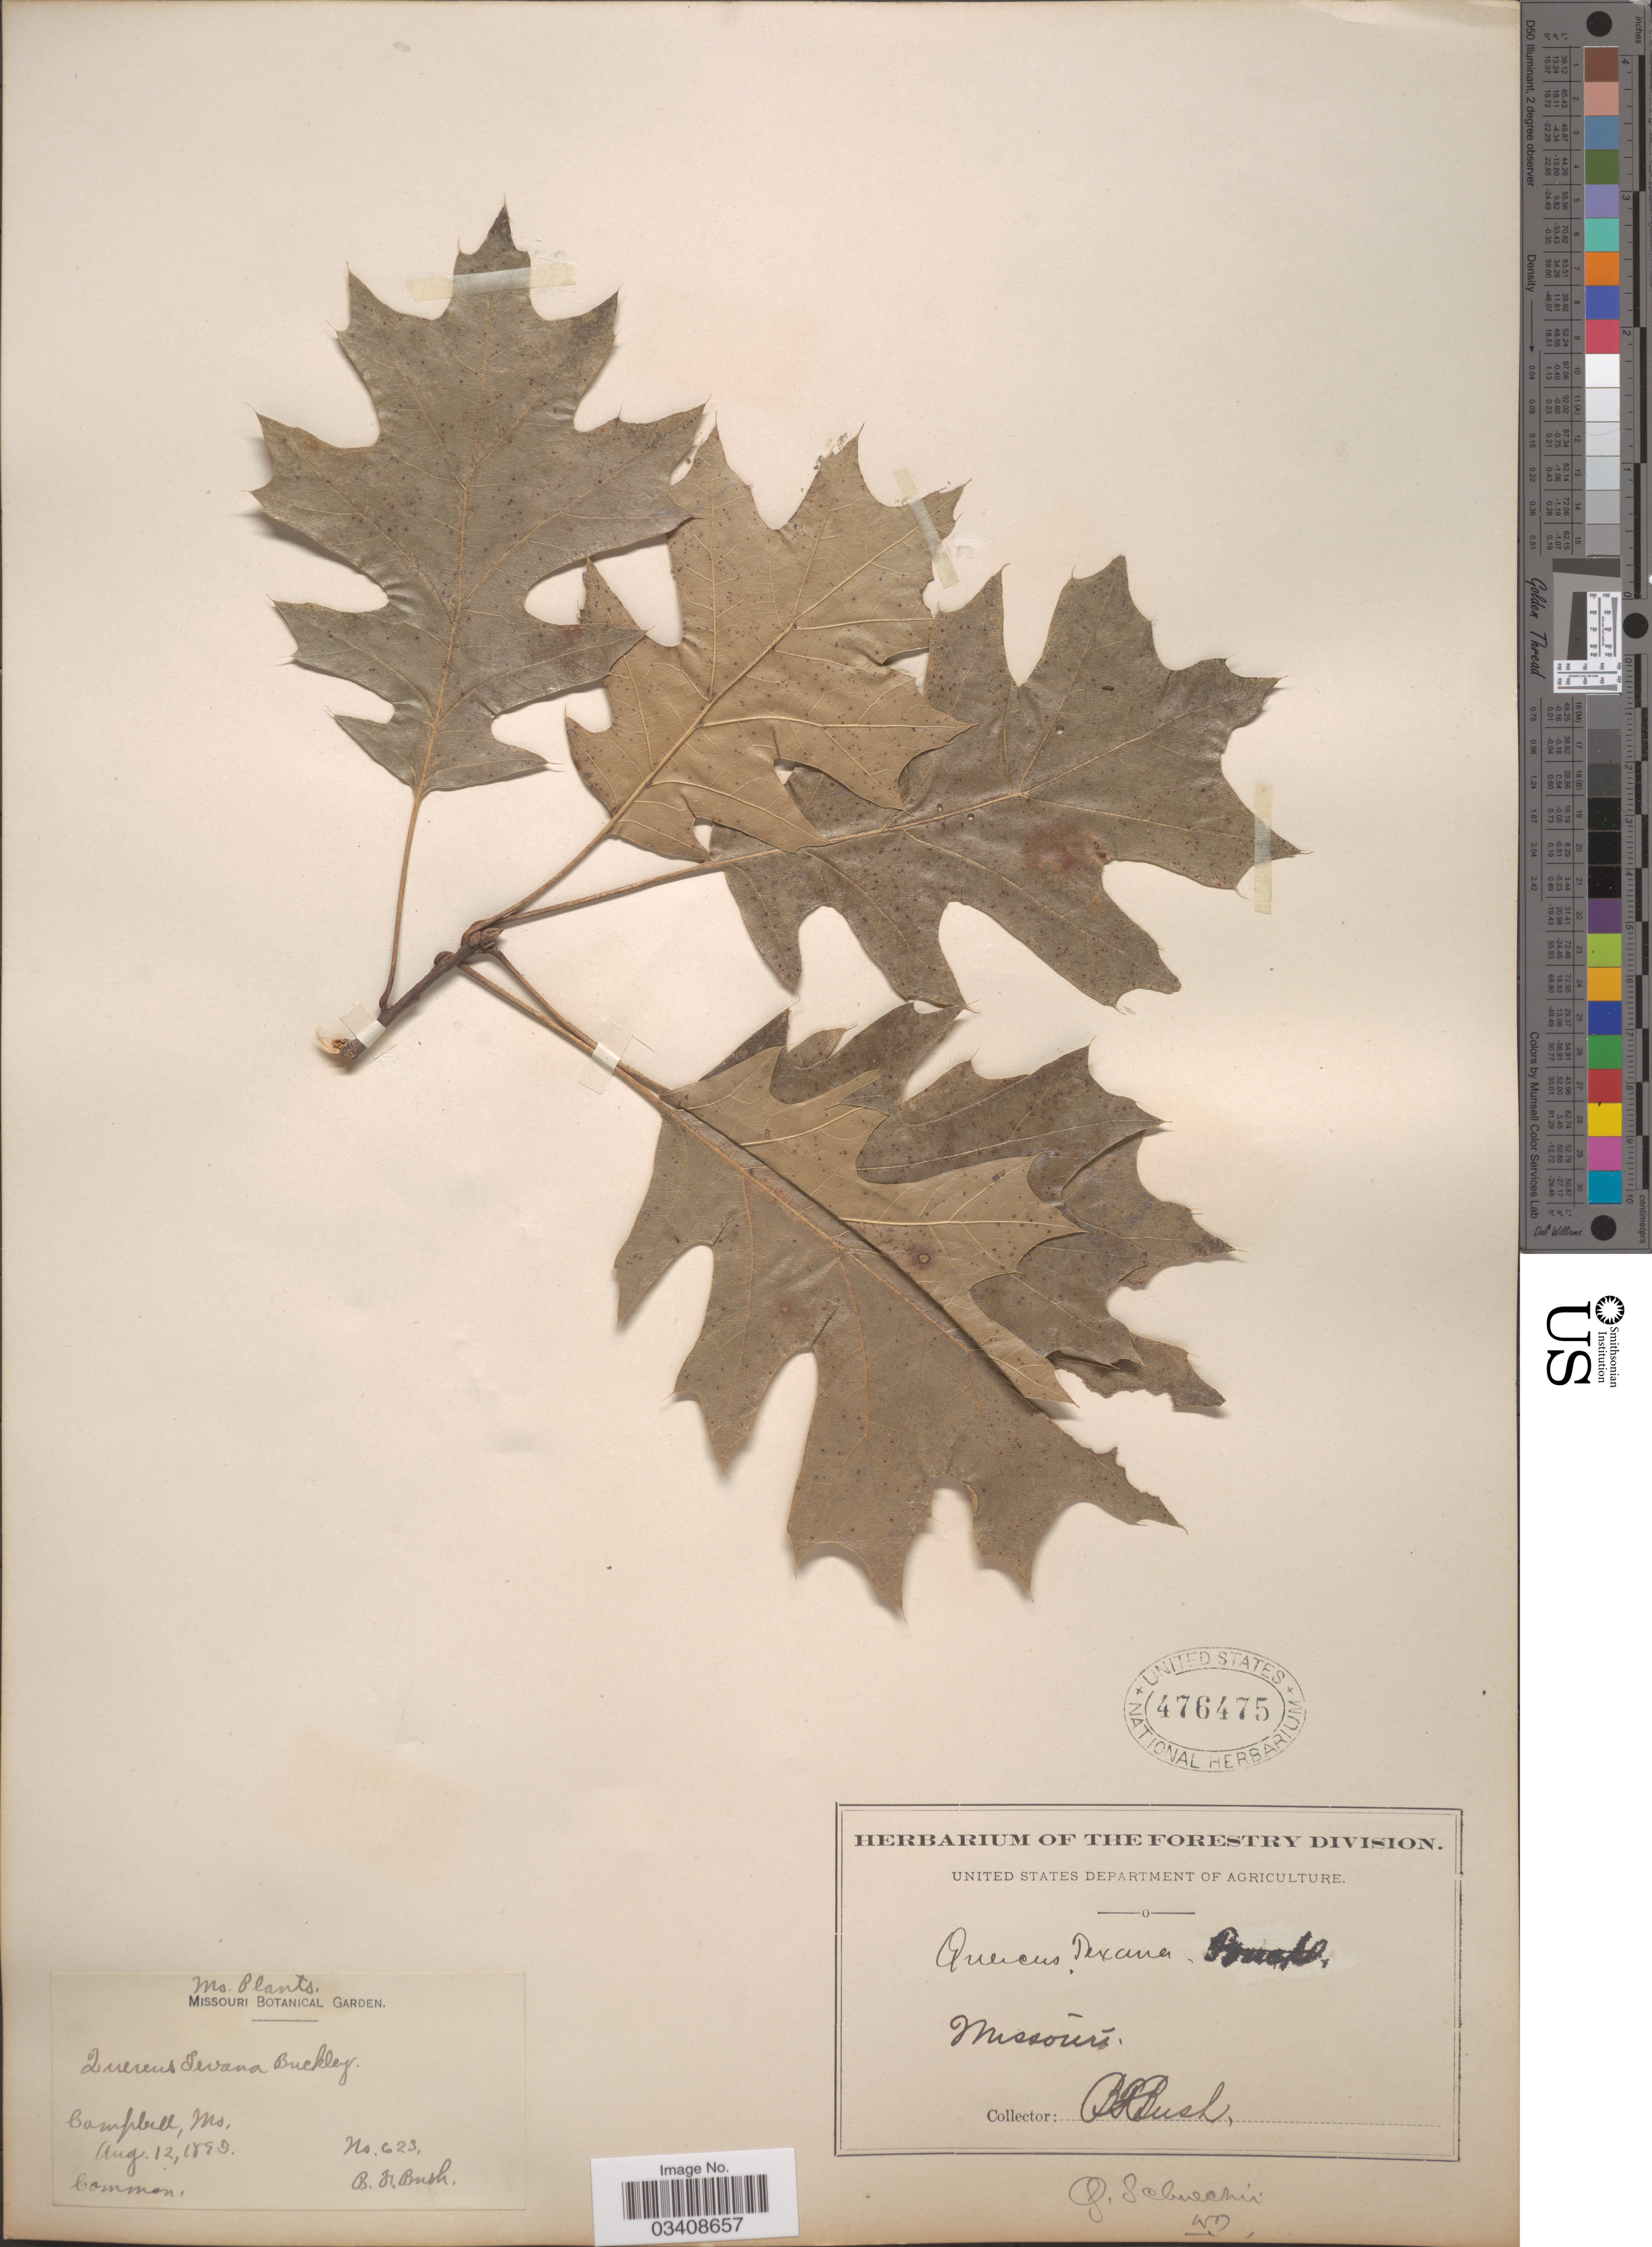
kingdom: Plantae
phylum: Tracheophyta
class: Magnoliopsida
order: Fagales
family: Fagaceae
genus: Quercus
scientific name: Quercus shumardii var. schneckii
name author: (Britton) Sarg.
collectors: B. F. Bush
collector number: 623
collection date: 1899-08-12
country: United States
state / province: Missouri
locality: Campbell.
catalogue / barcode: US 476475